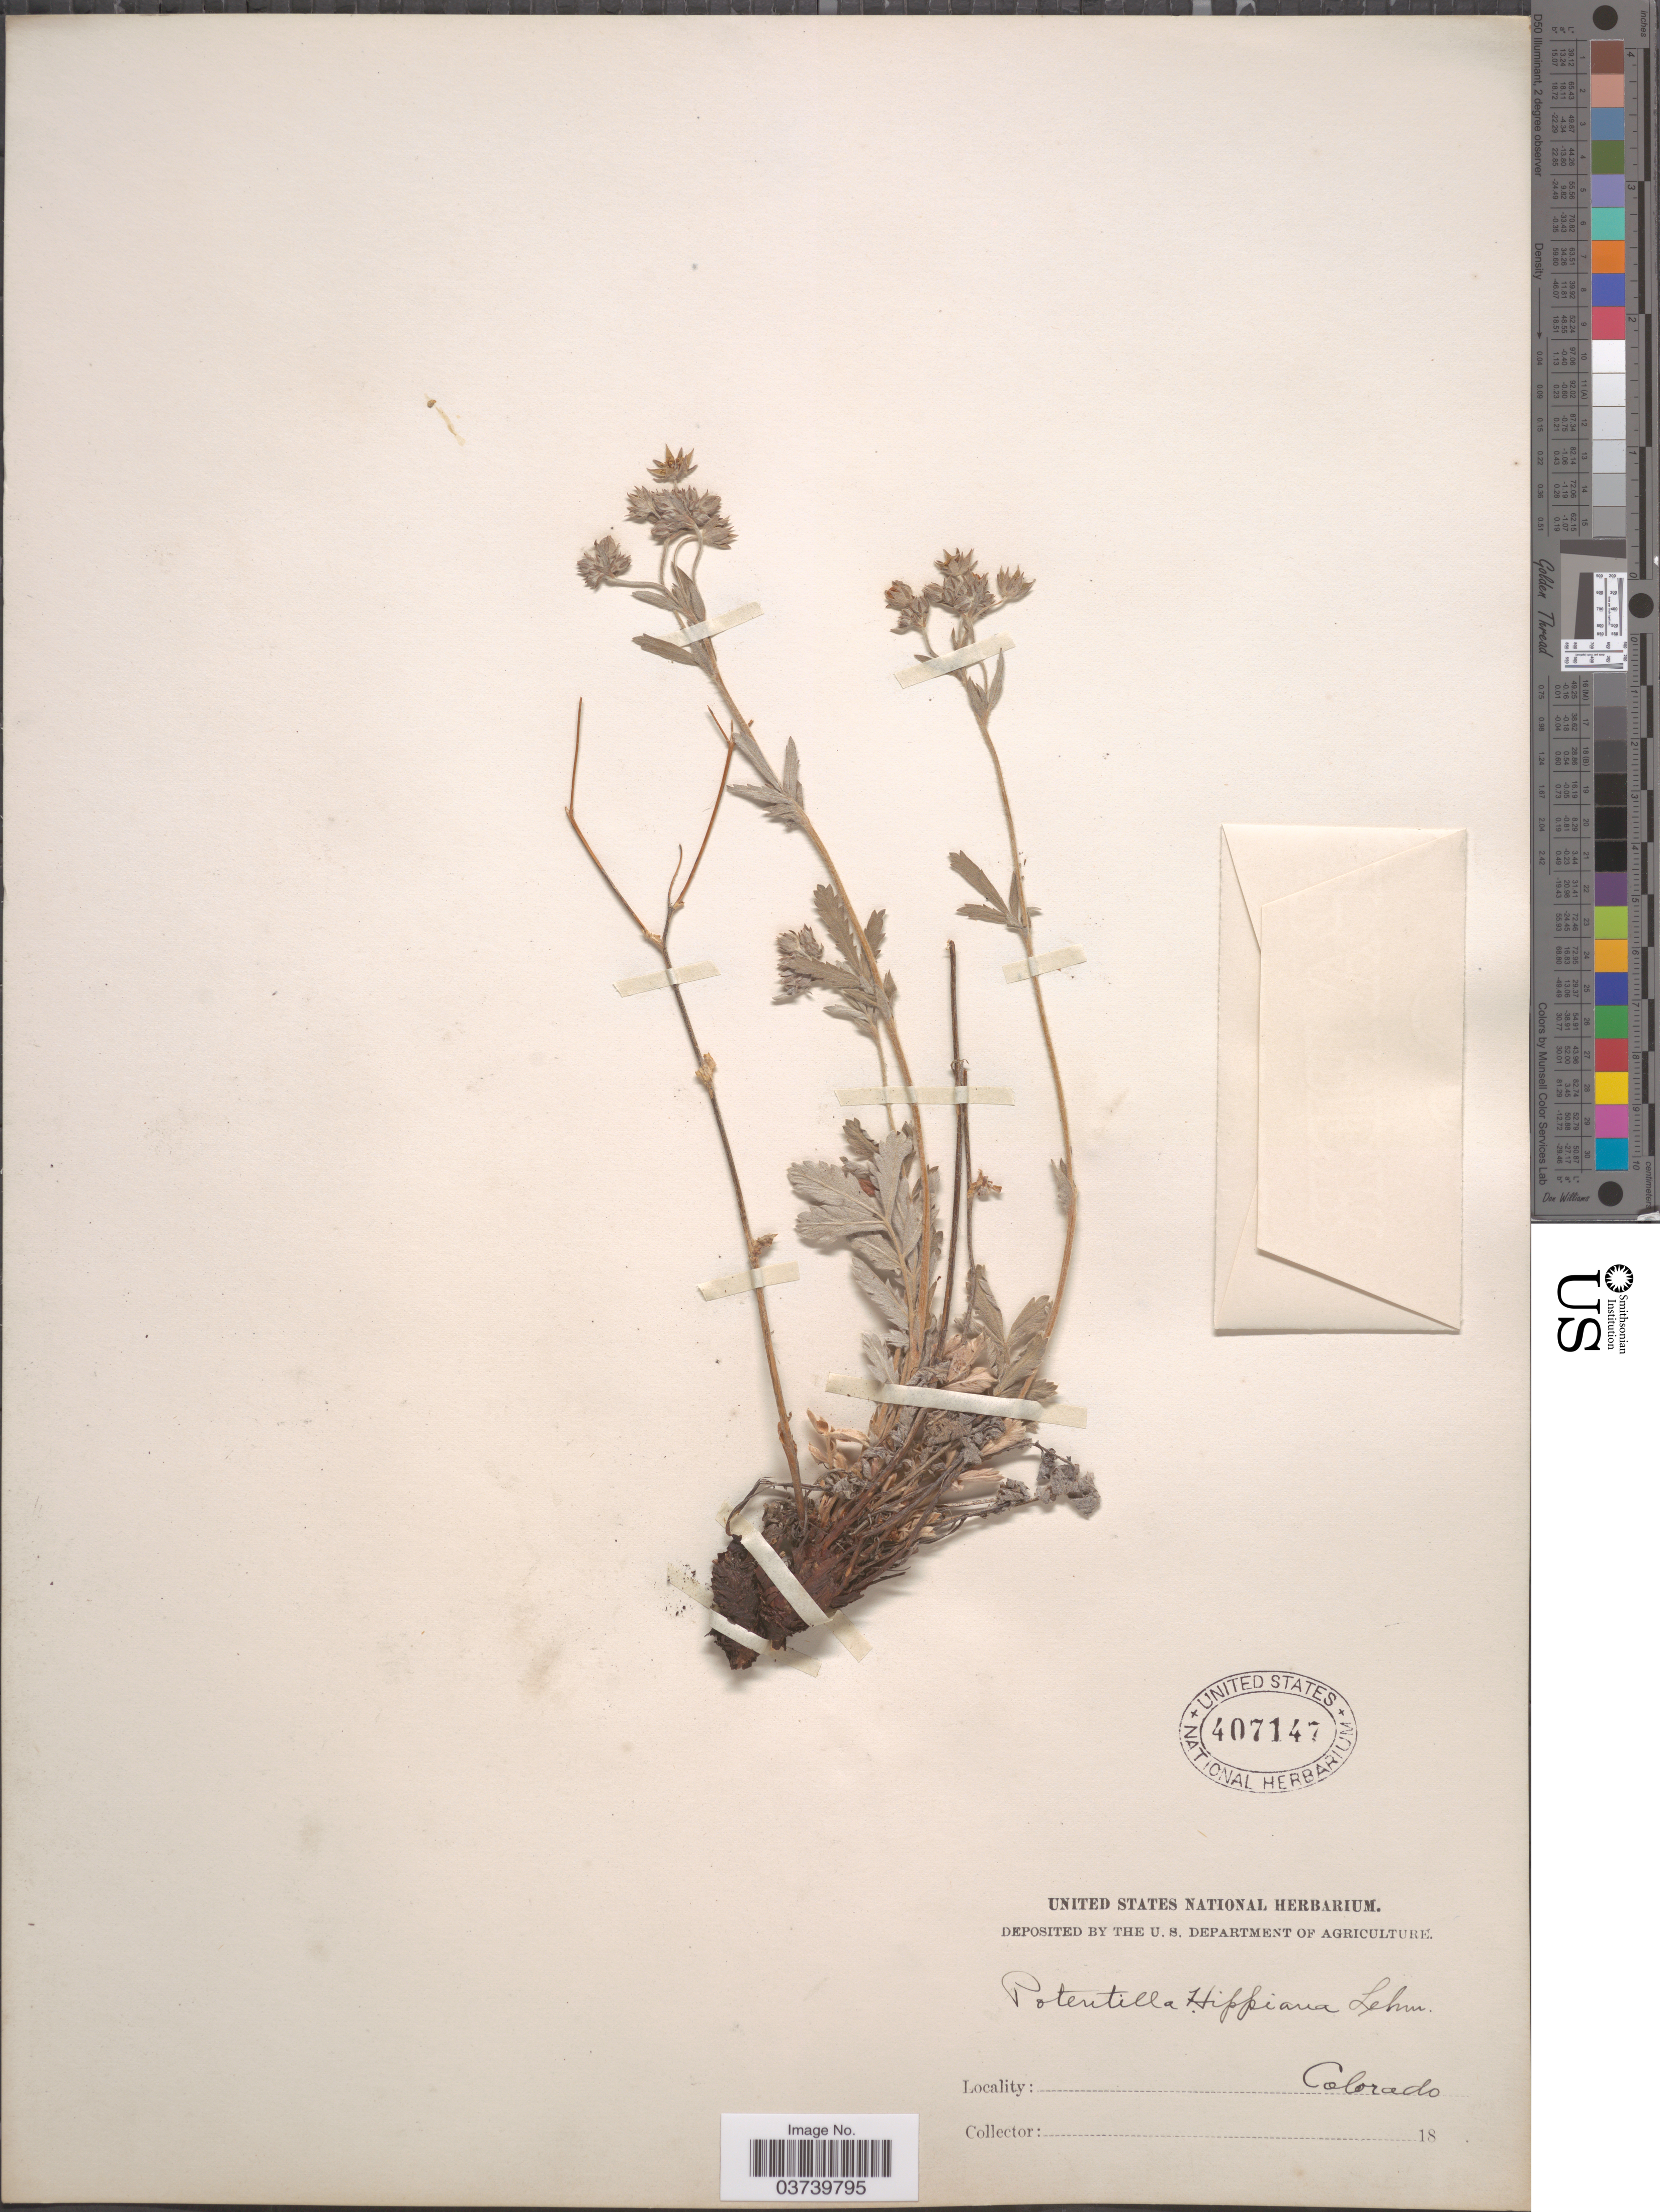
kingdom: Plantae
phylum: Tracheophyta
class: Magnoliopsida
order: Rosales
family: Rosaceae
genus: Potentilla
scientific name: Potentilla hippiana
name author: Lehm.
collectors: ex herb. United States National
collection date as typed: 18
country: United States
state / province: Colorado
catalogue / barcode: US 407147